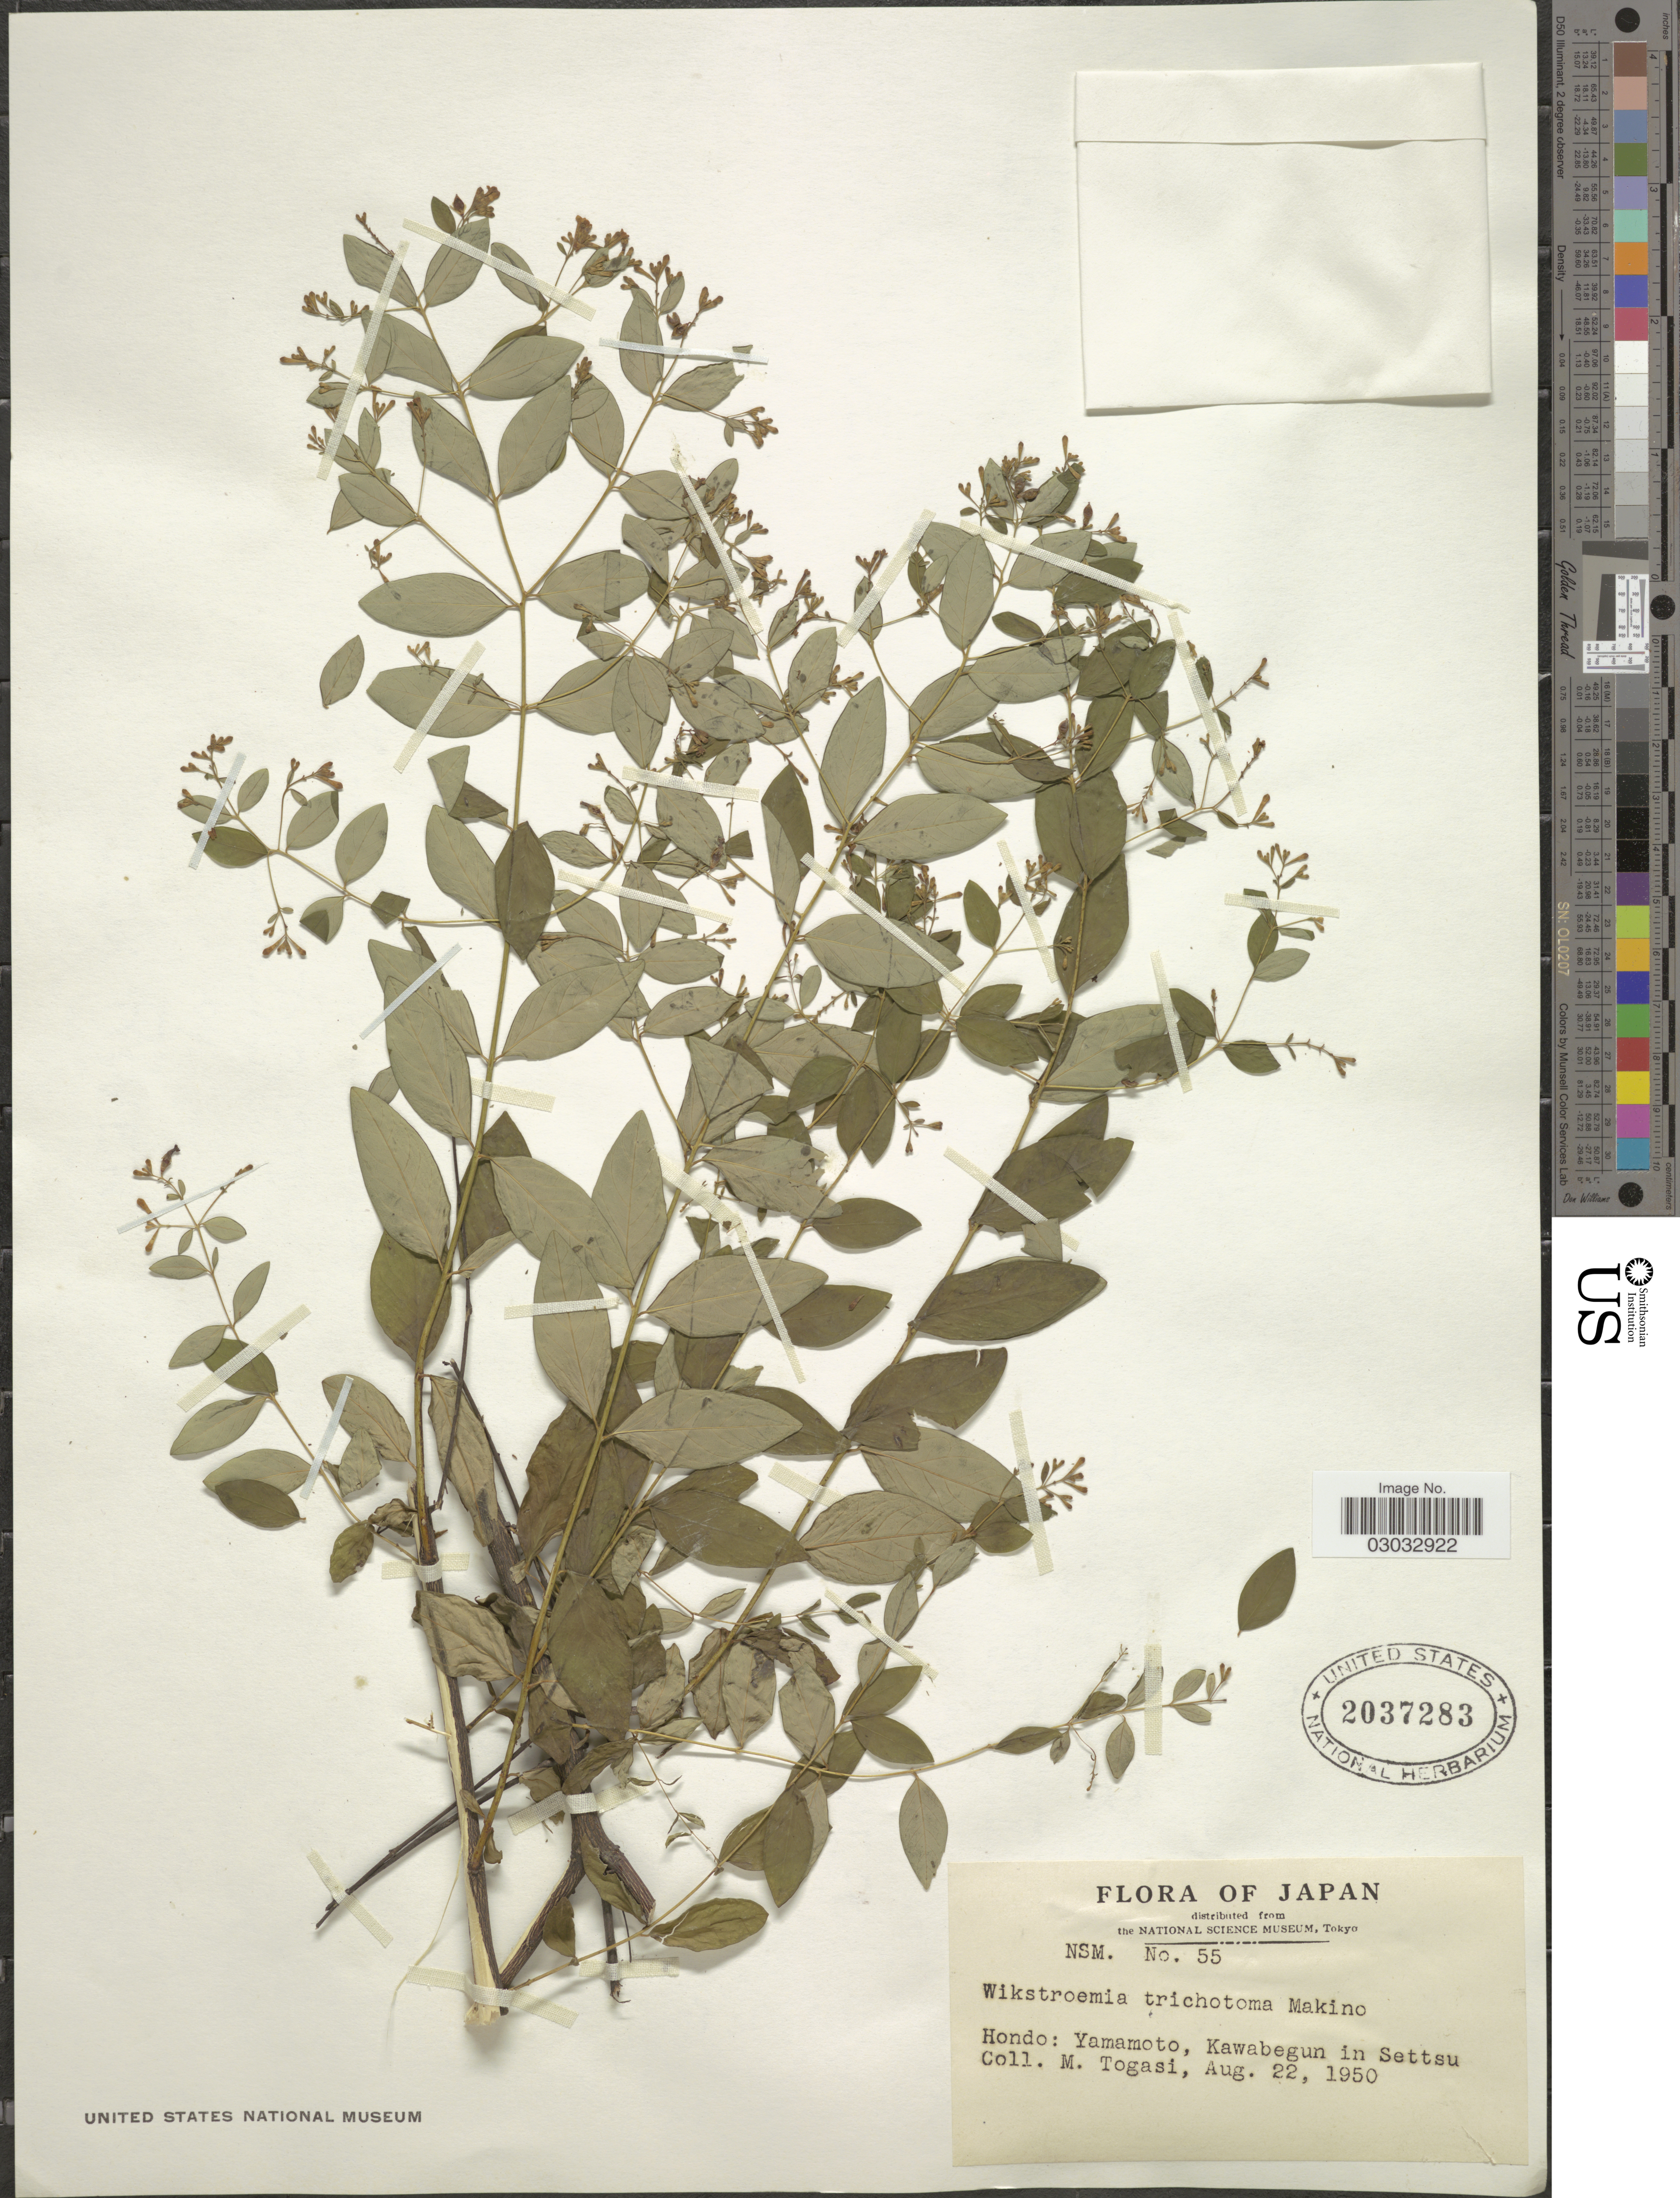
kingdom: Plantae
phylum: Tracheophyta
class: Magnoliopsida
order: Malvales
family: Thymelaeaceae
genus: Wikstroemia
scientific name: Wikstroemia trichotoma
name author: (Thunb.) Makino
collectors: M. Togasi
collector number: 55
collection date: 1950-08-22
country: Japan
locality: Yamamoto, Kawabegun in Settsu.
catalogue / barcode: US 2037283